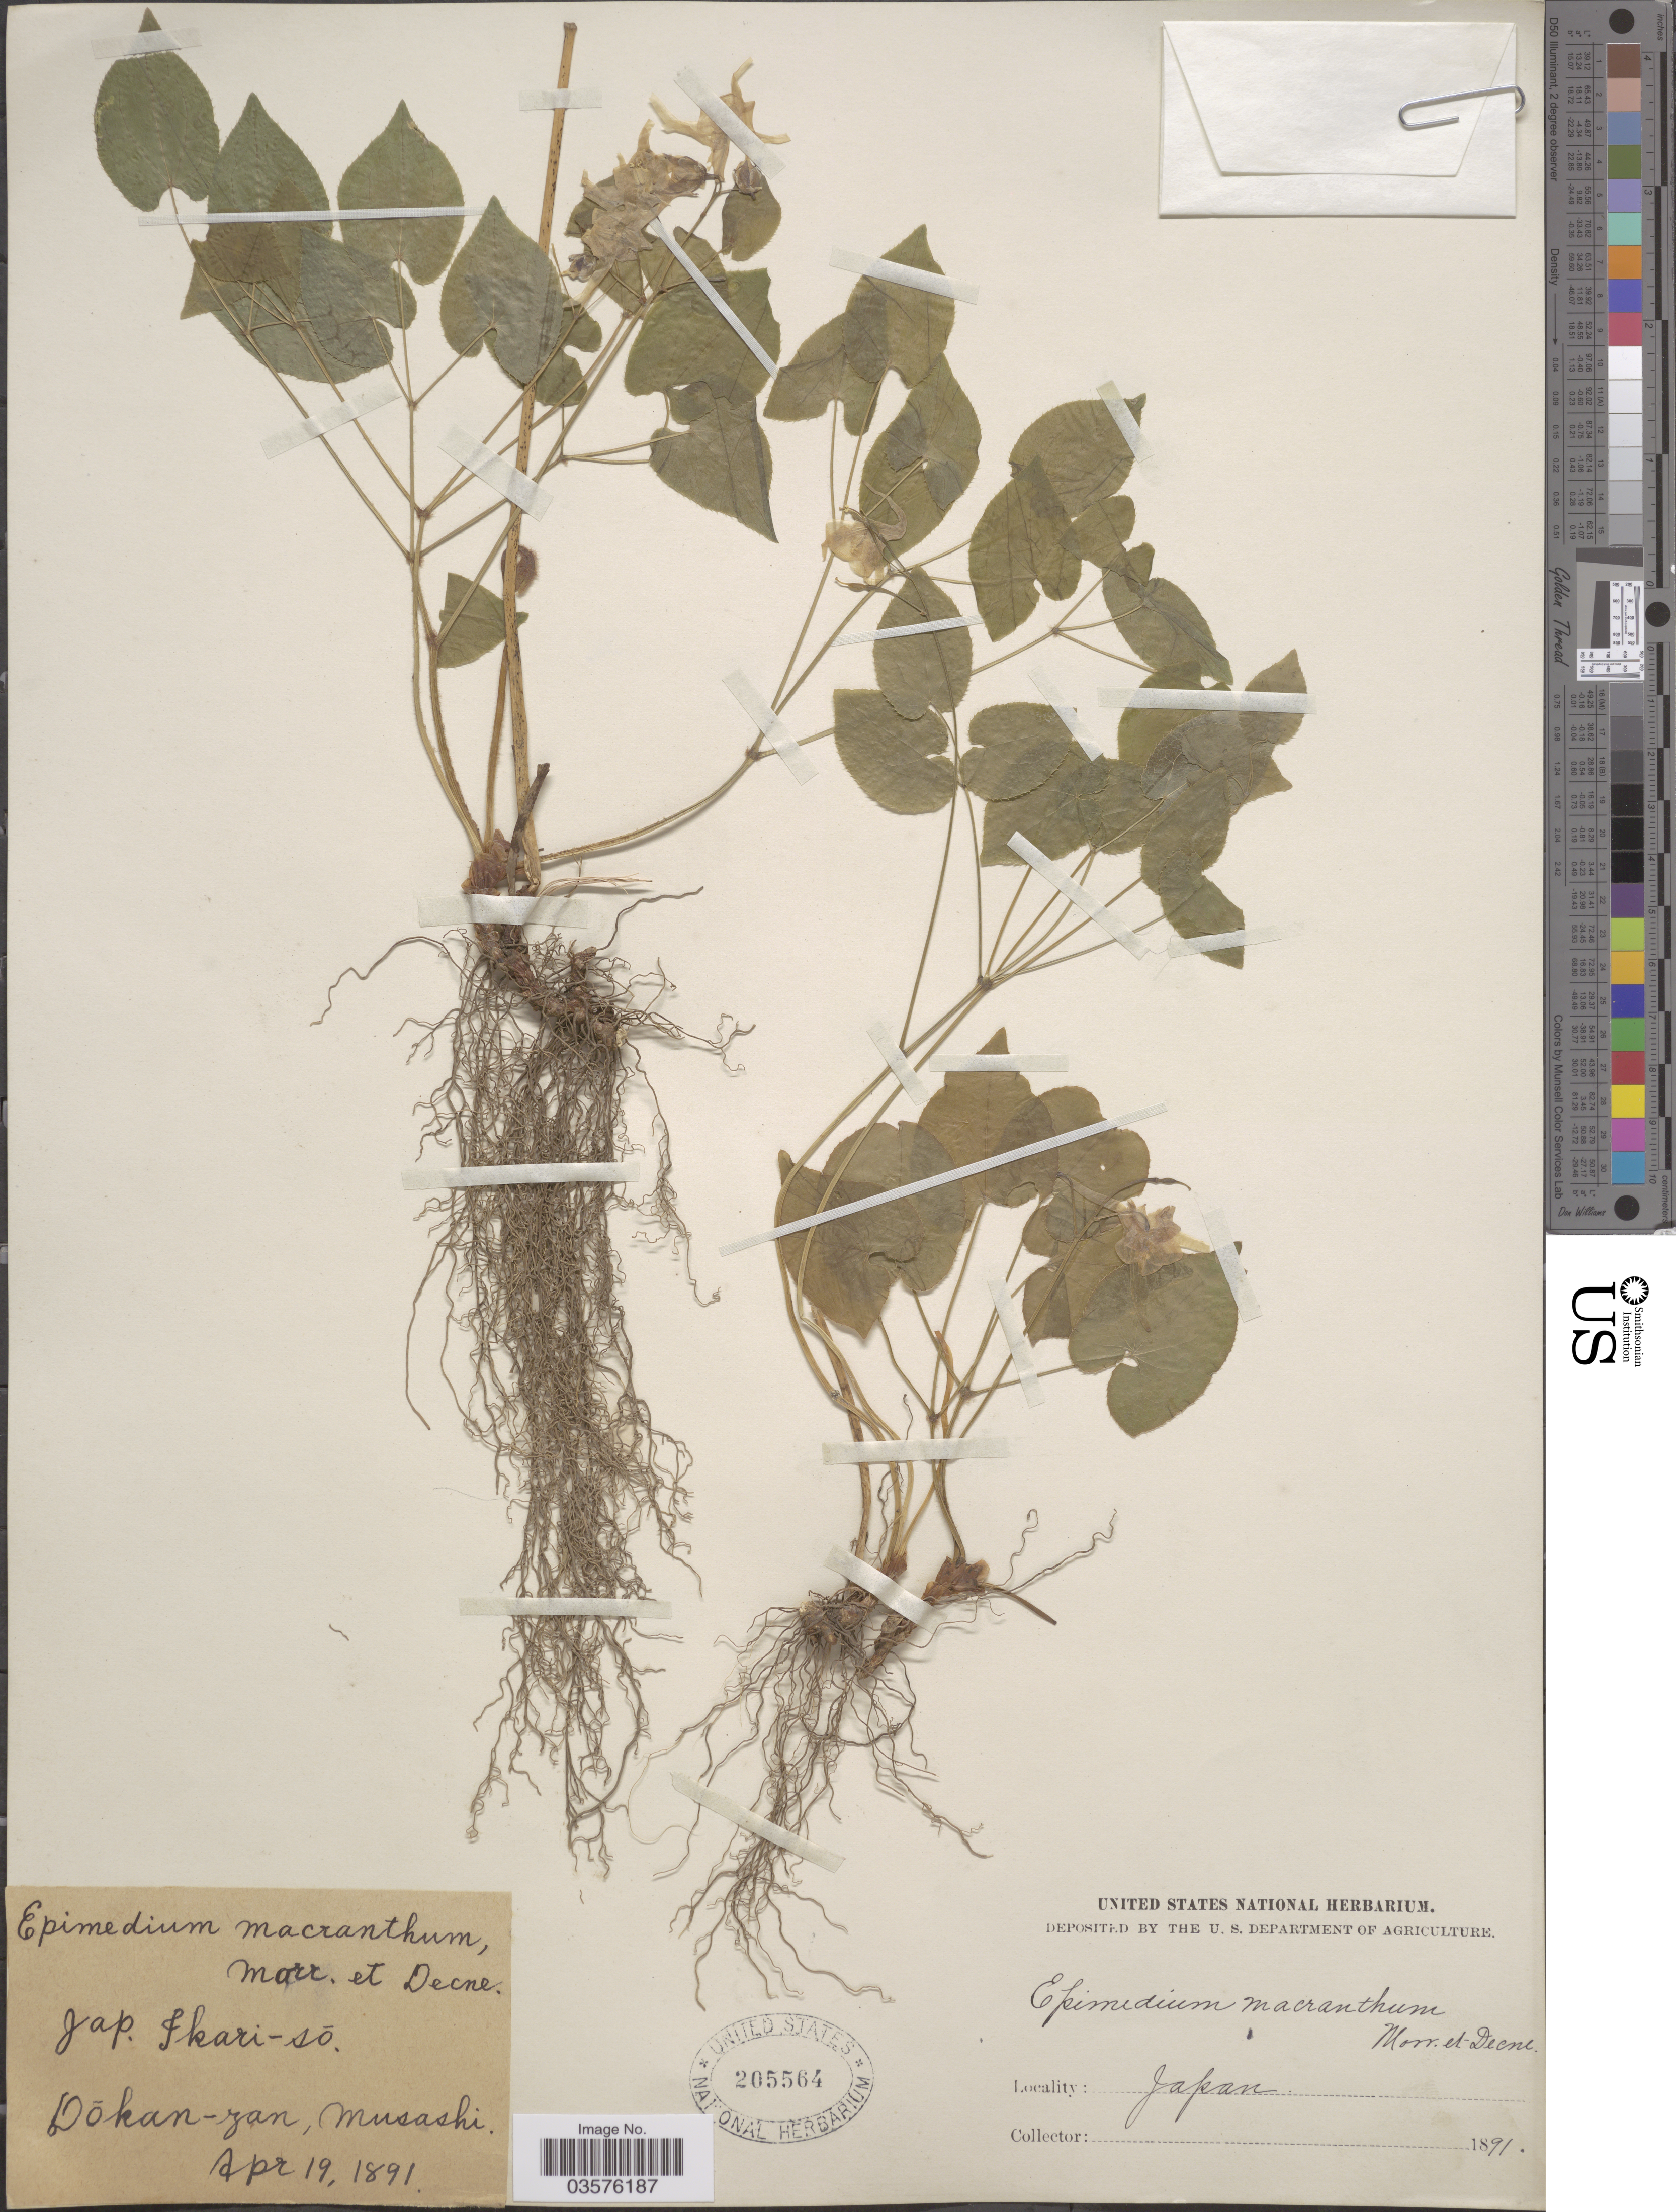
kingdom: Plantae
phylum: Tracheophyta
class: Magnoliopsida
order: Ranunculales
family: Berberidaceae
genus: Epimedium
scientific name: Epimedium grandiflorum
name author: C. Morren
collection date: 1891-04-19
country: Japan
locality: Dokan-zan, Musashi.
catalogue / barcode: US 205564